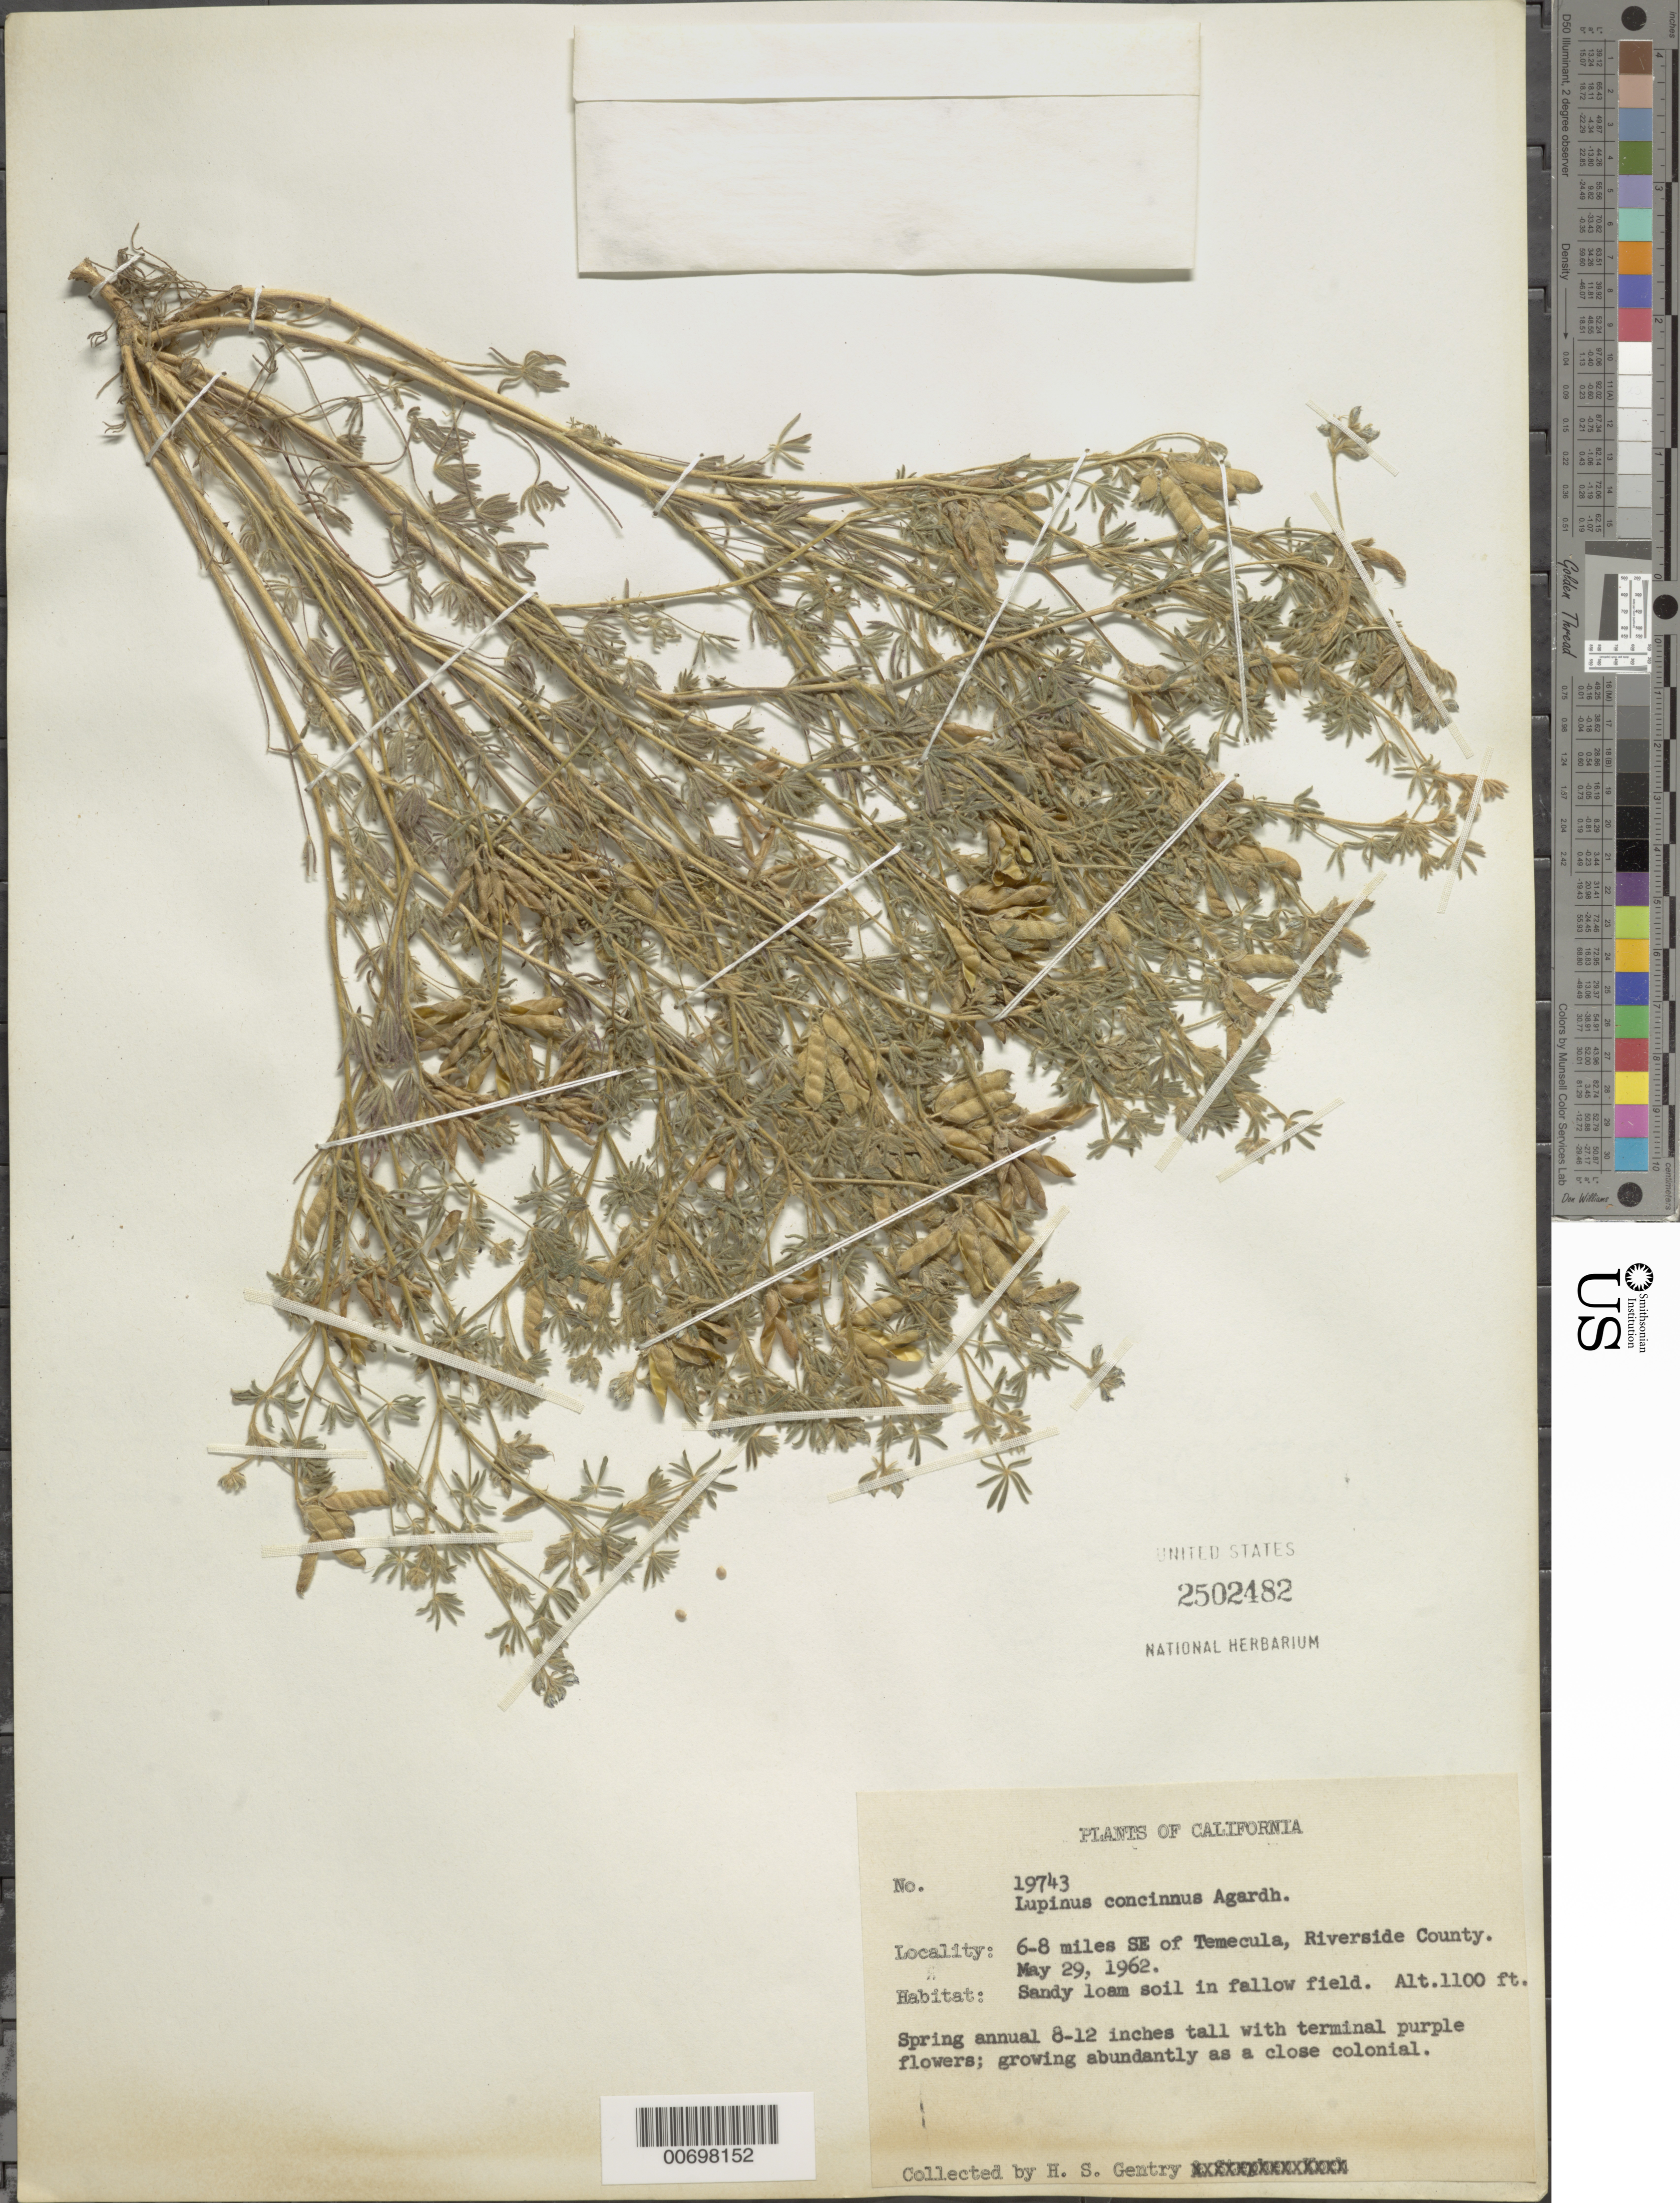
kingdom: Plantae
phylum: Tracheophyta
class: Magnoliopsida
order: Fabales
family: Fabaceae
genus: Lupinus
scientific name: Lupinus concinnus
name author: J. Agardh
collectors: E. Jaeger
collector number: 19743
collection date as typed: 15 Apr 1922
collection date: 1922-04-15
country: United States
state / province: California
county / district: Riverside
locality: Garden of the God's. San Bernardino Mts. Colorado Desert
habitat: Sandy loam soil in fallow field.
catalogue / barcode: US 2502482